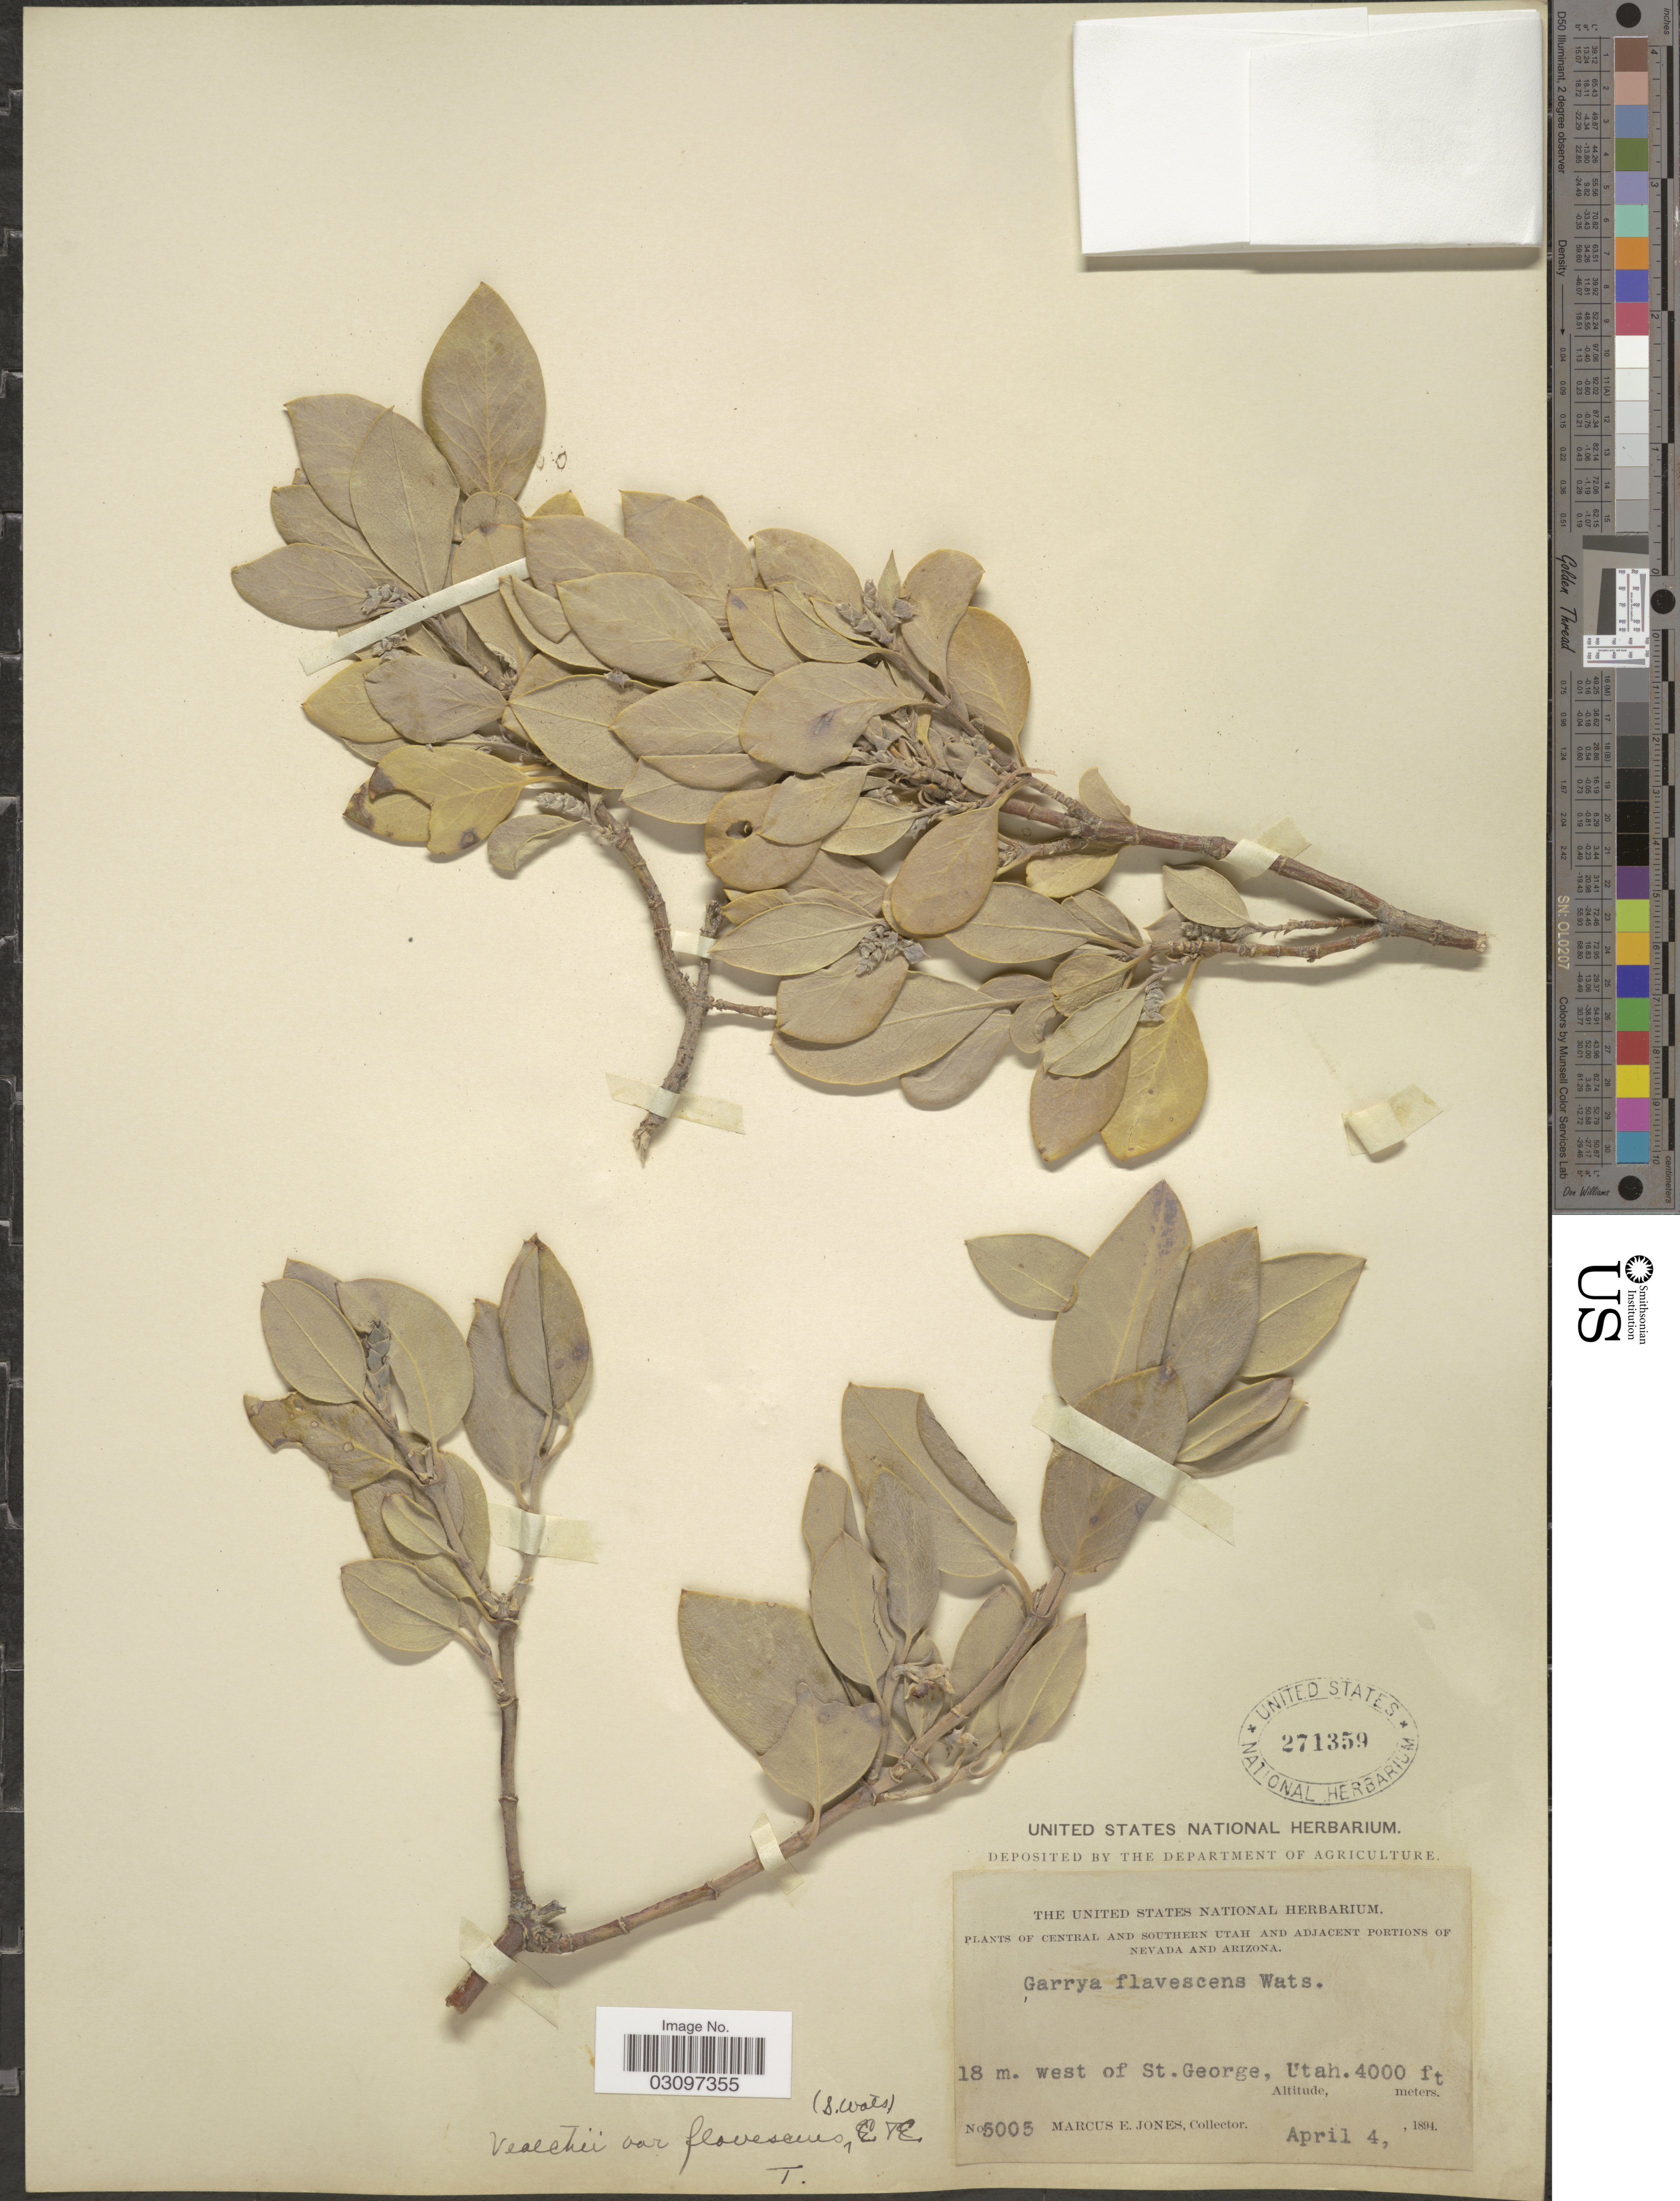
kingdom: Plantae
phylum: Tracheophyta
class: Magnoliopsida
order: Garryales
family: Garryaceae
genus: Garrya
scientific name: Garrya flavescens subsp. flavescens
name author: S. Watson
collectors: M. E. Jones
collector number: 5005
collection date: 1894-04-04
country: United States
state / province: Utah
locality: Central and Southern Utah. 18 m. west of St. George.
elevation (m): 1219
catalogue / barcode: US 271359